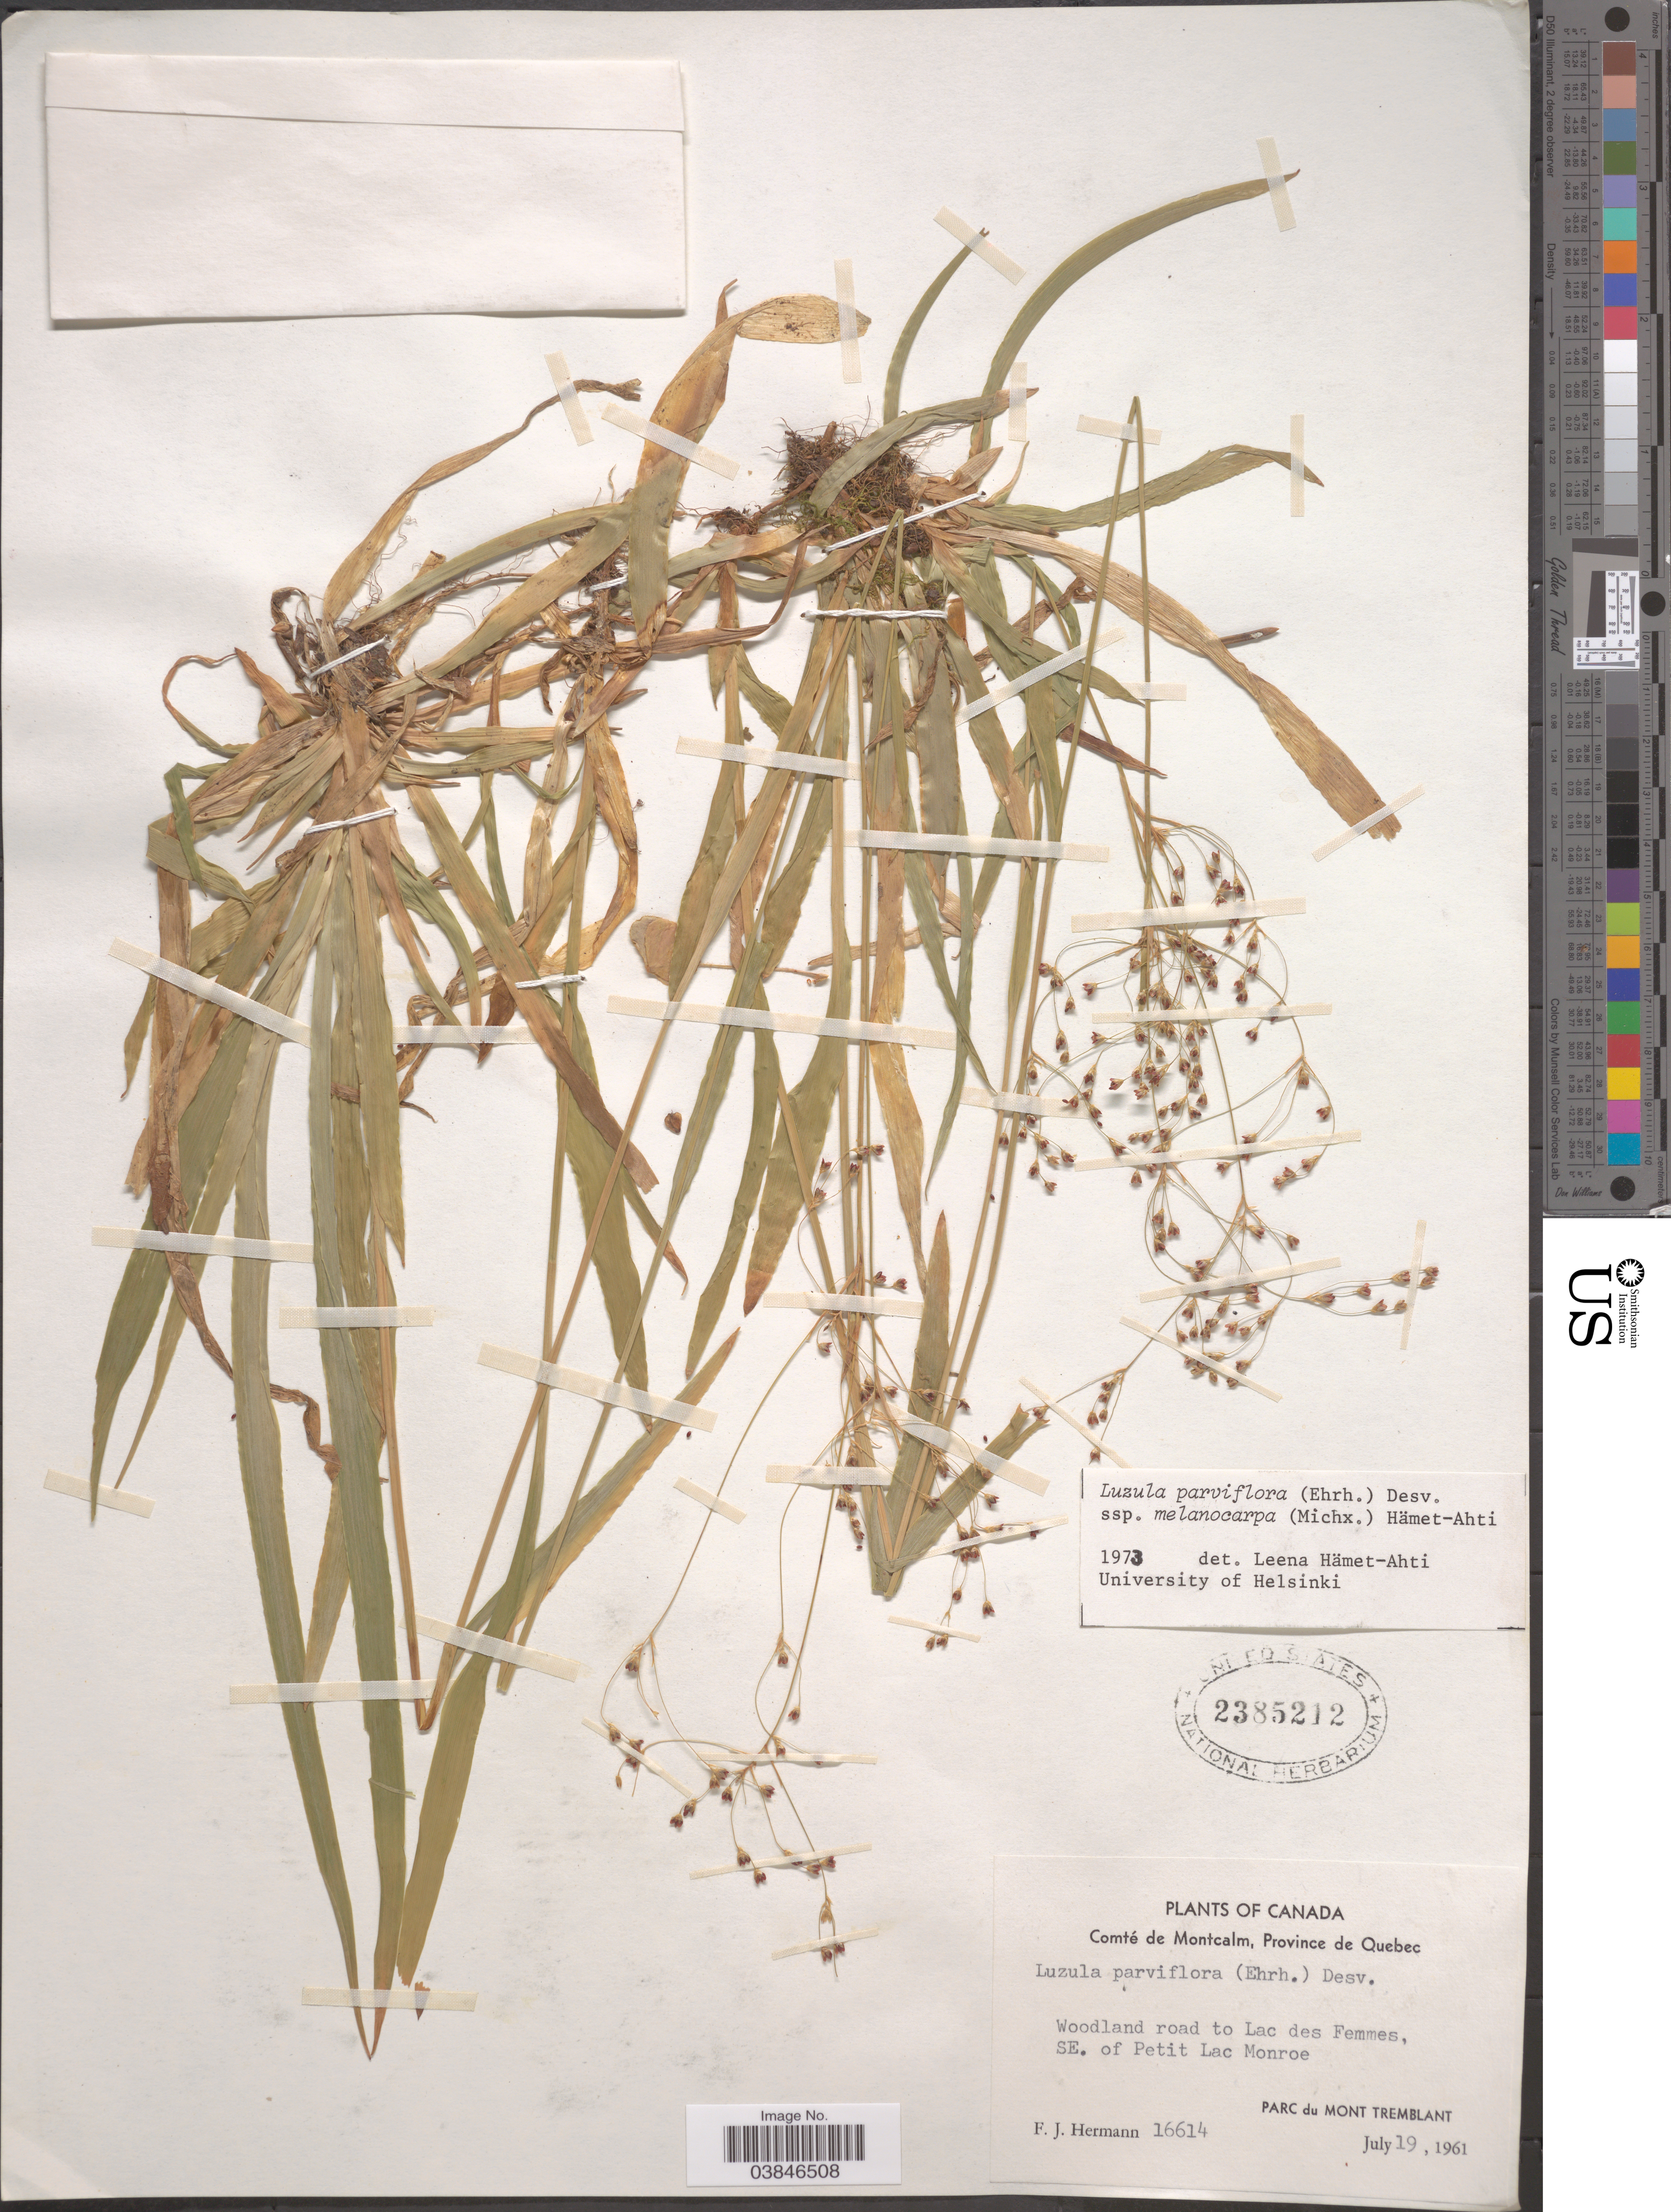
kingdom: Plantae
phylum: Tracheophyta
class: Liliopsida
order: Poales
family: Juncaceae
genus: Luzula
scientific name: Luzula parviflora subsp. melanocarpa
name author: Desv.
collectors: F. J. Hermann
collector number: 16614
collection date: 1961-07-19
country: Canada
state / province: Quebec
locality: Comté de Montcalm. Woodland road to Lac des Femmes, SE. of Petit Lac Monroe. Parc du Mont Tremblant.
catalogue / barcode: US 2385212